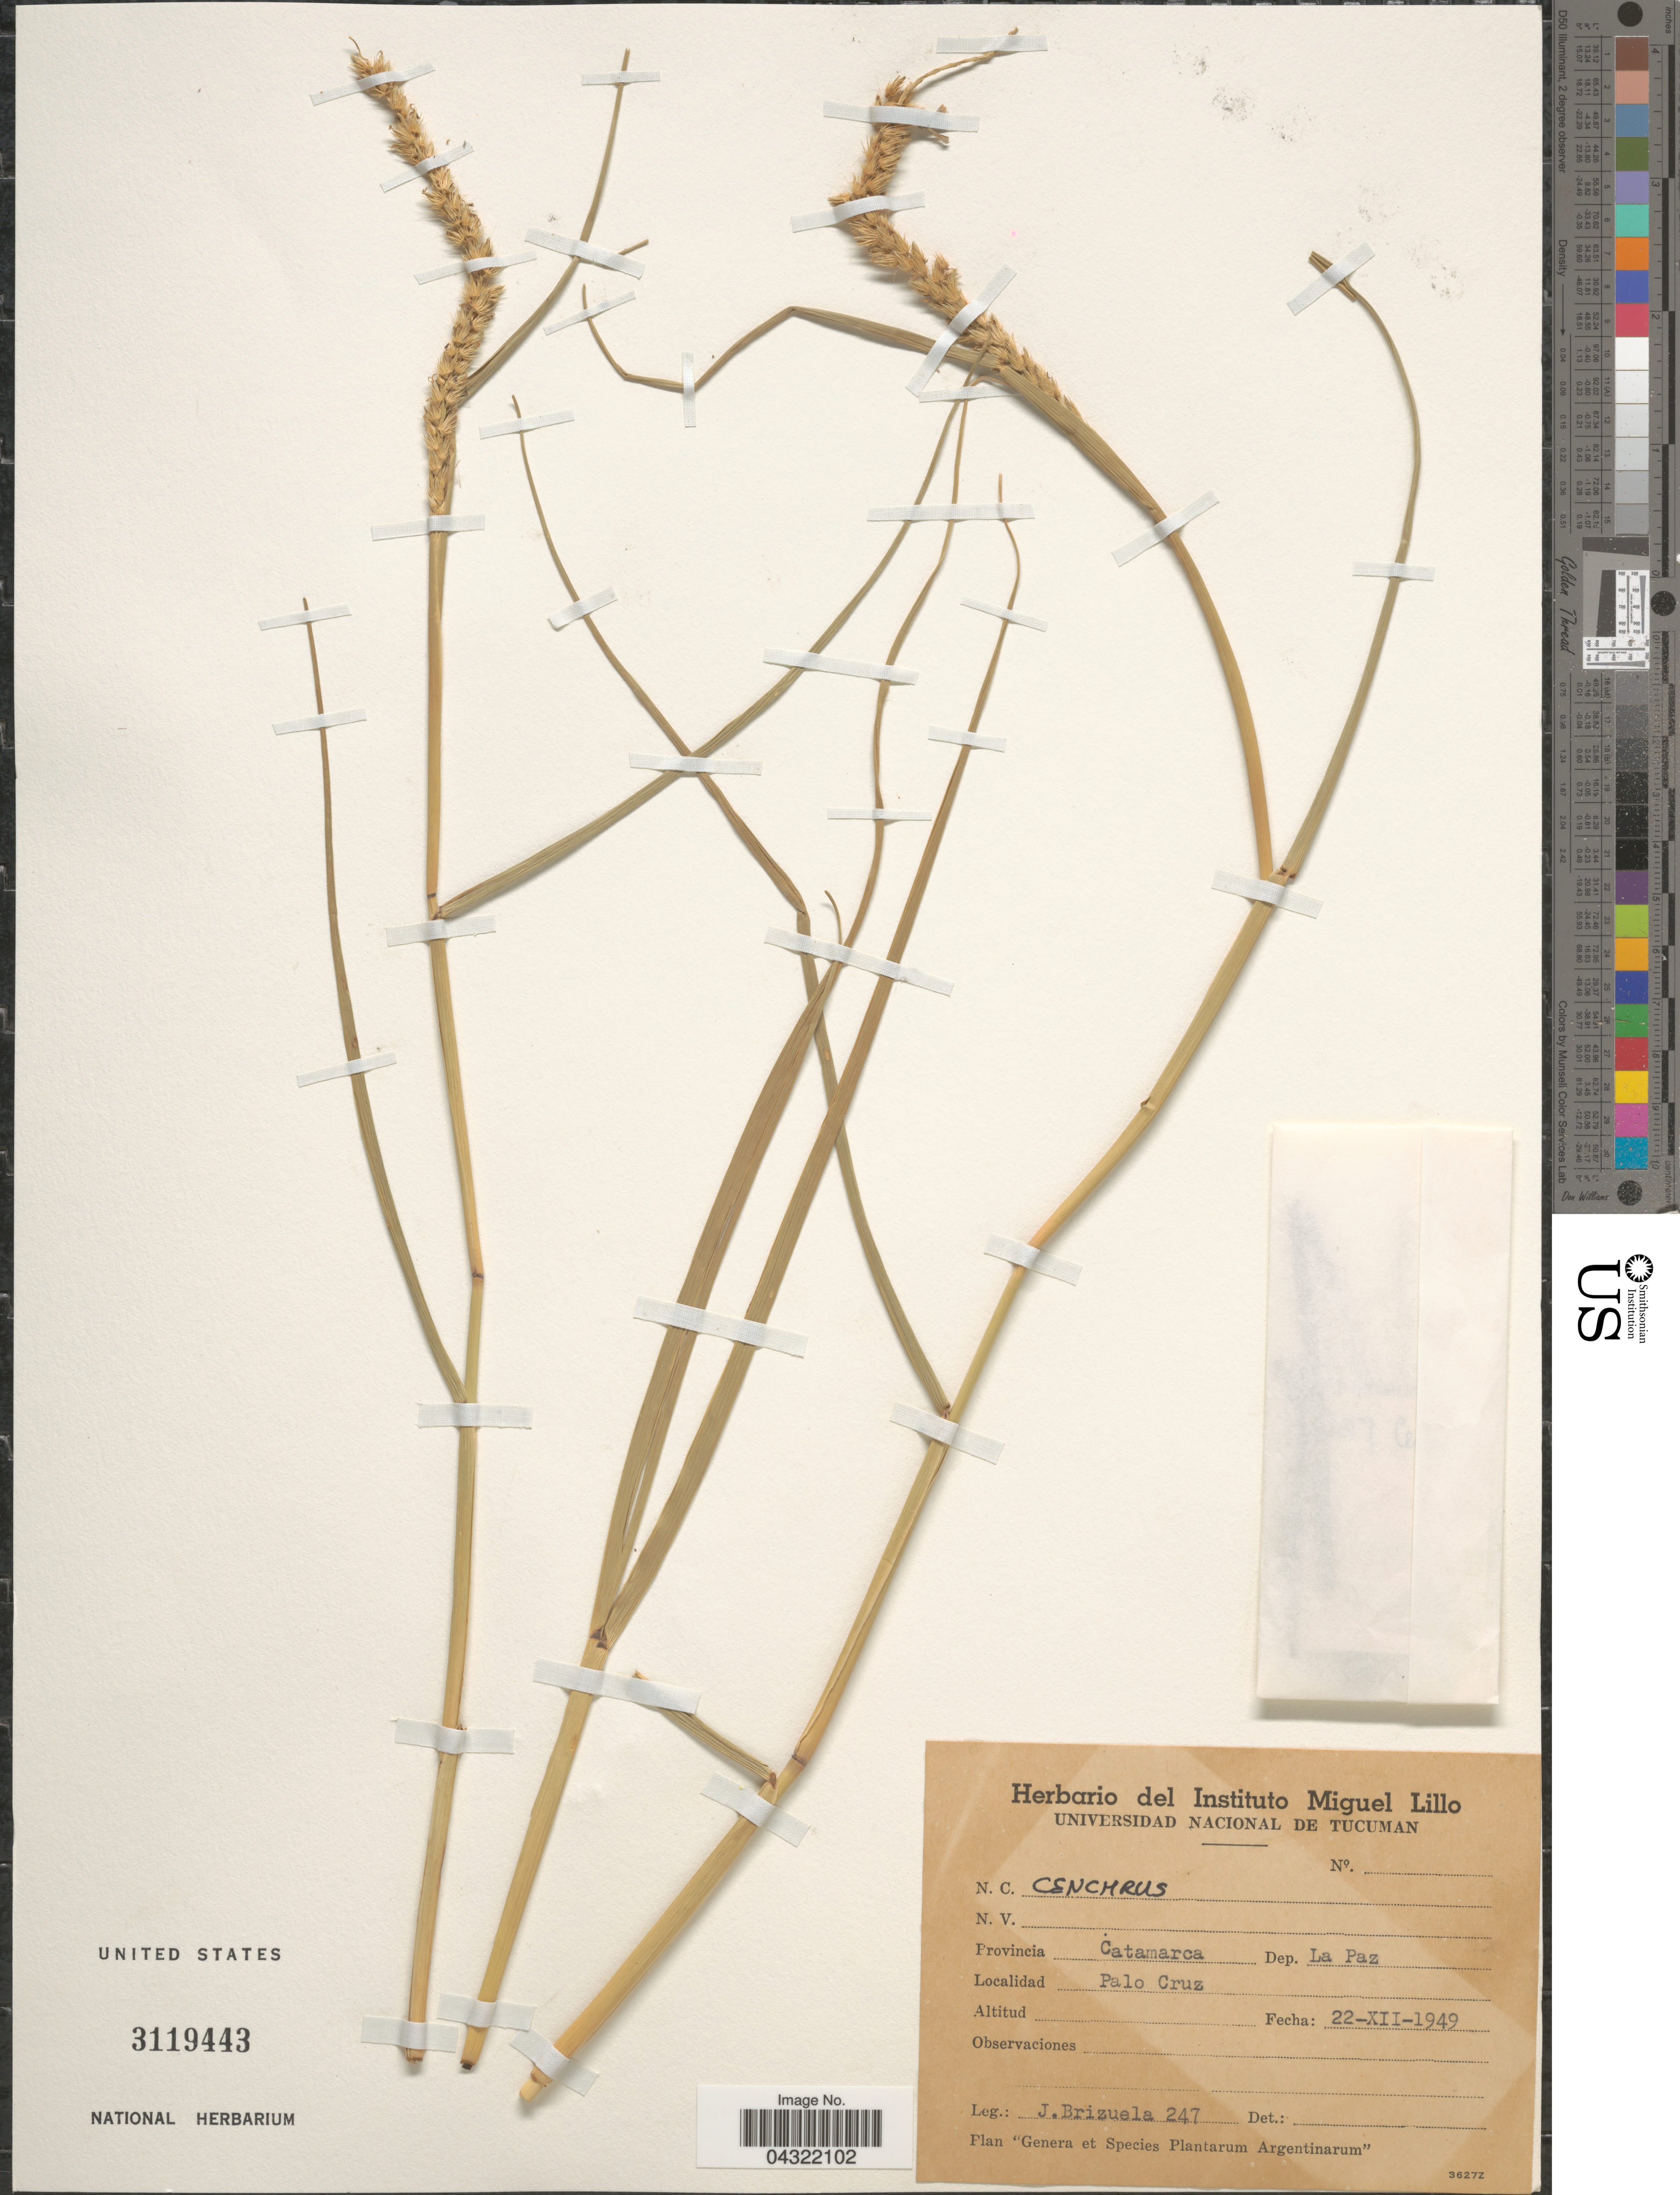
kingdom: Plantae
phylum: Tracheophyta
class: Liliopsida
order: Poales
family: Poaceae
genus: Cenchrus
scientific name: Cenchrus sp.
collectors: J. Brizuela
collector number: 247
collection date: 1949-12-22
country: Argentina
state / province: Catamarca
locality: Dep. La Paz. Palo Cruz.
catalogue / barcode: US 3119443